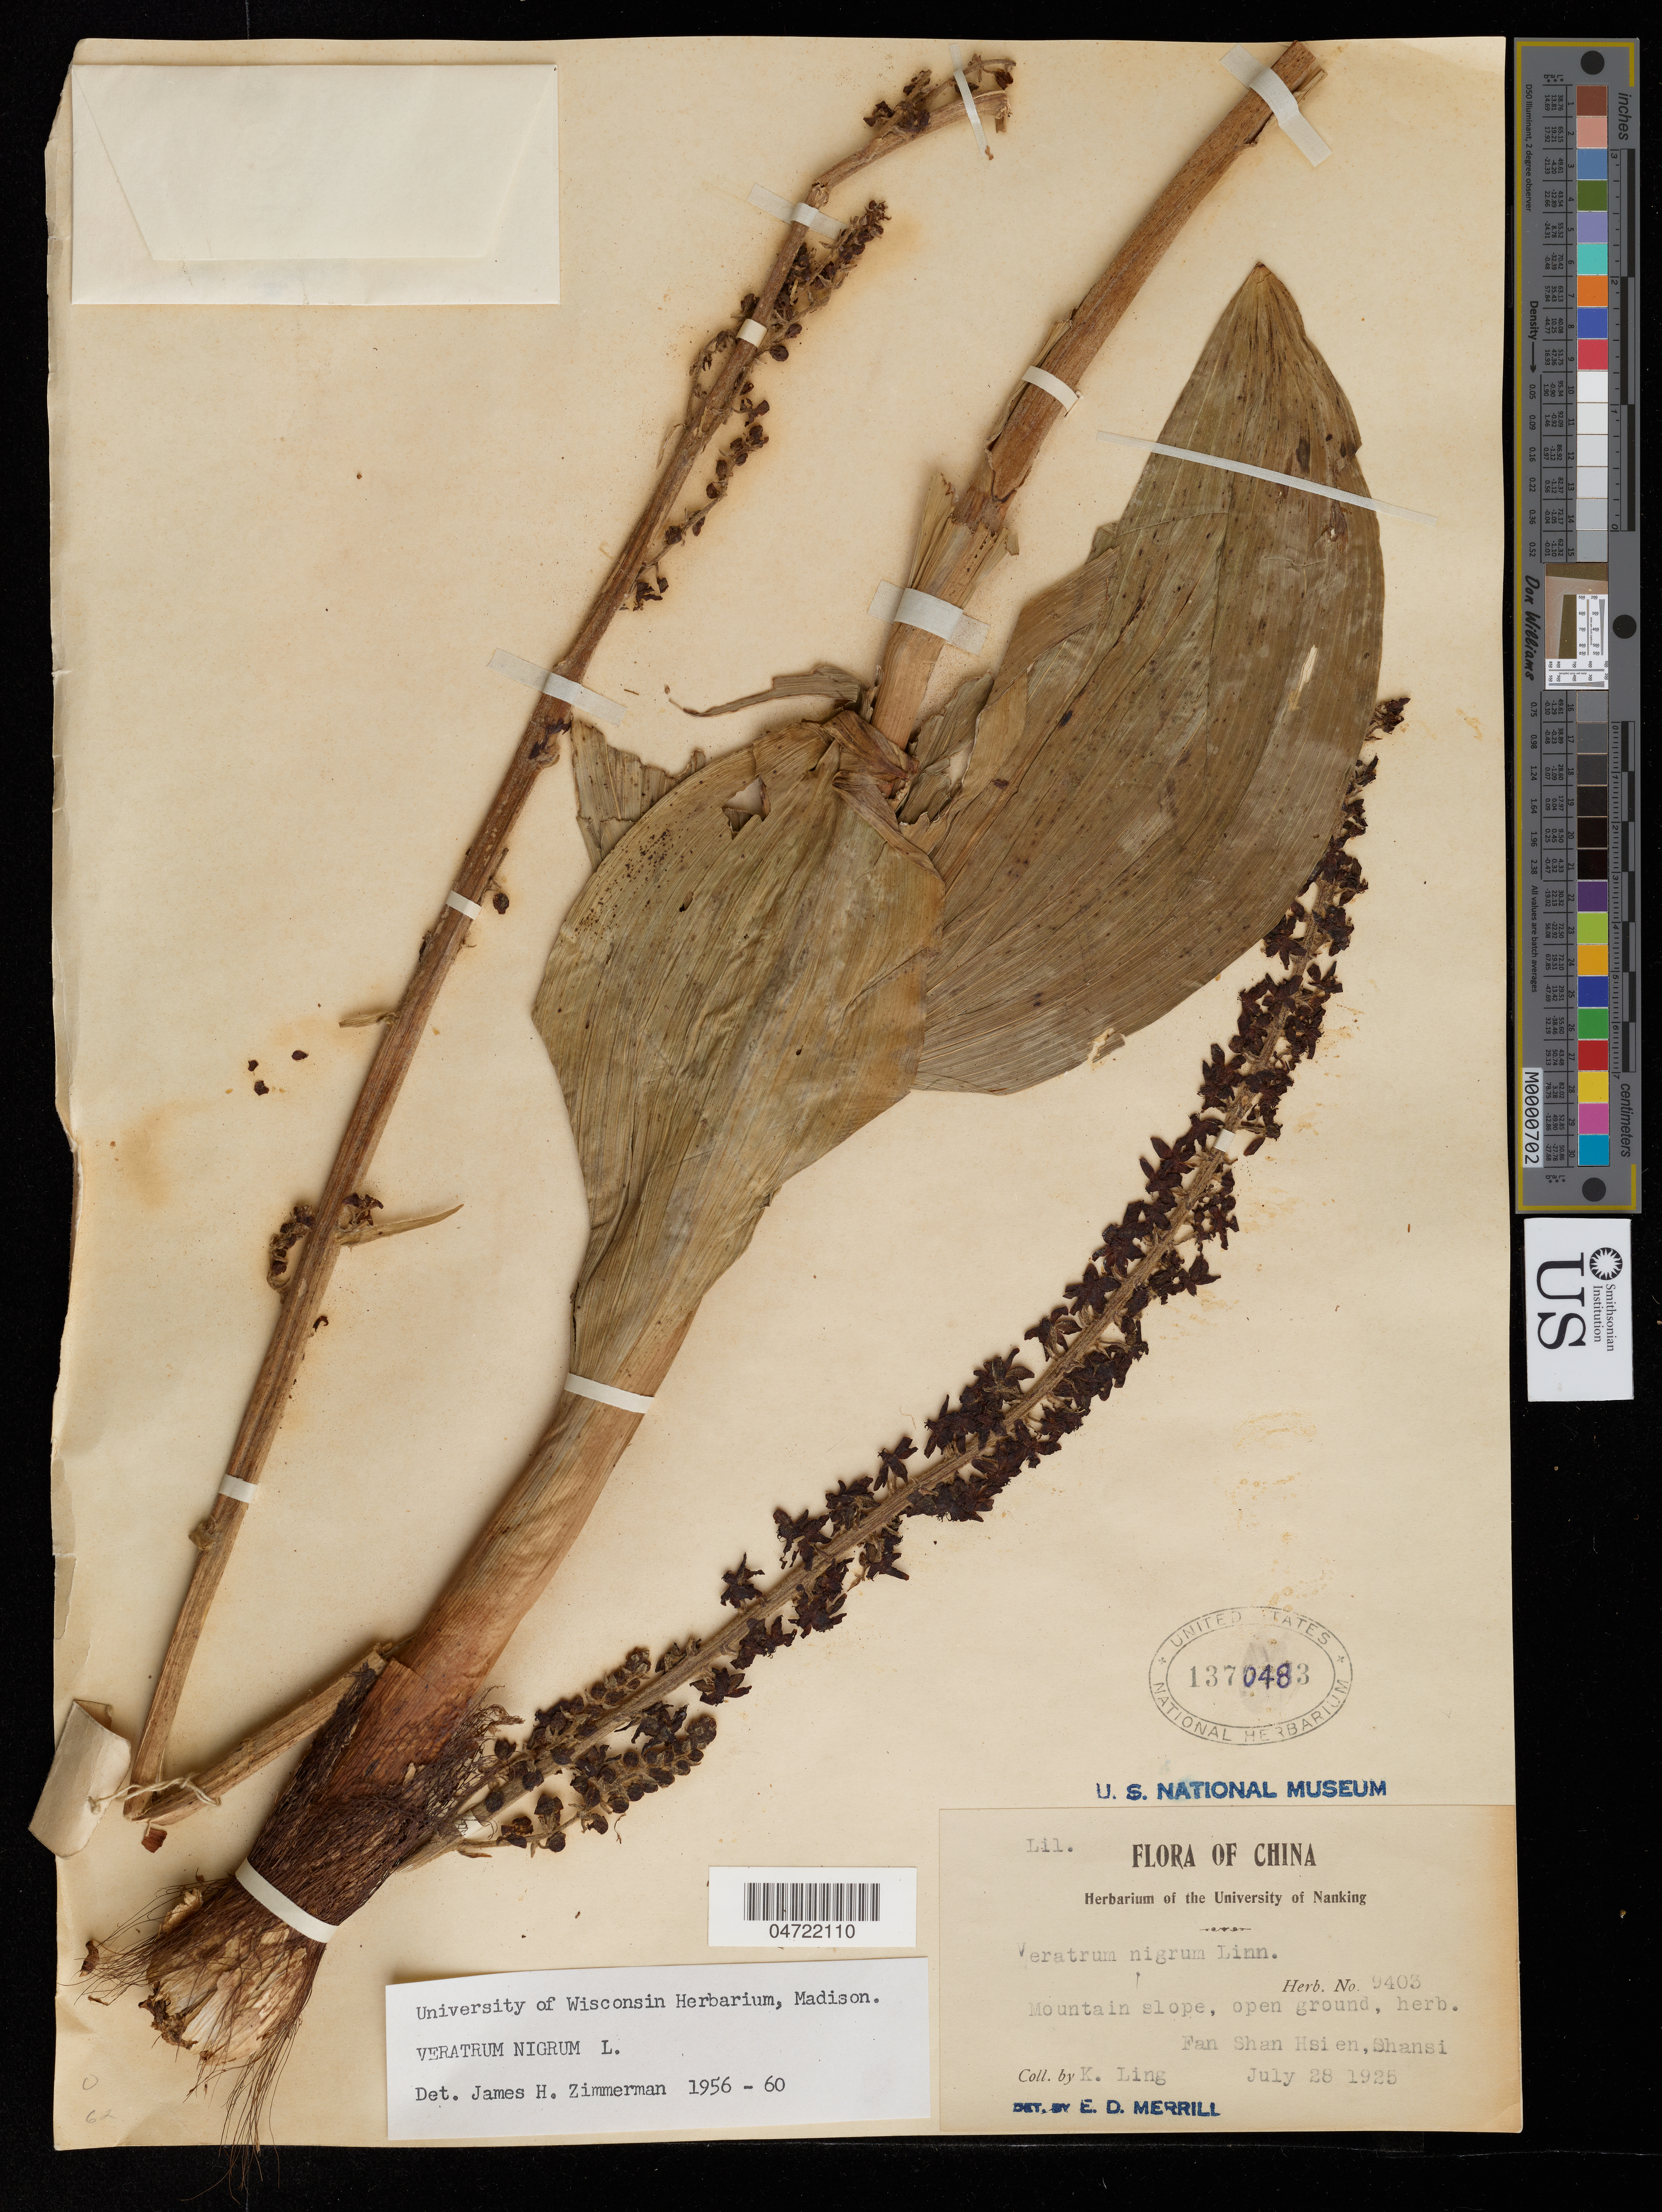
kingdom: Plantae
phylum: Tracheophyta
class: Liliopsida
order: Liliales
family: Melanthiaceae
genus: Veratrum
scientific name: Veratrum nigrum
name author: L.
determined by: Zimmerman, James Hall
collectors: K. Ling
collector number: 9403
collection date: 1925-07-28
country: China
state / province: Shanxi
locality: Fan Shan Hsien, Shansi.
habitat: Mountain slope, open ground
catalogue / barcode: US 1370483